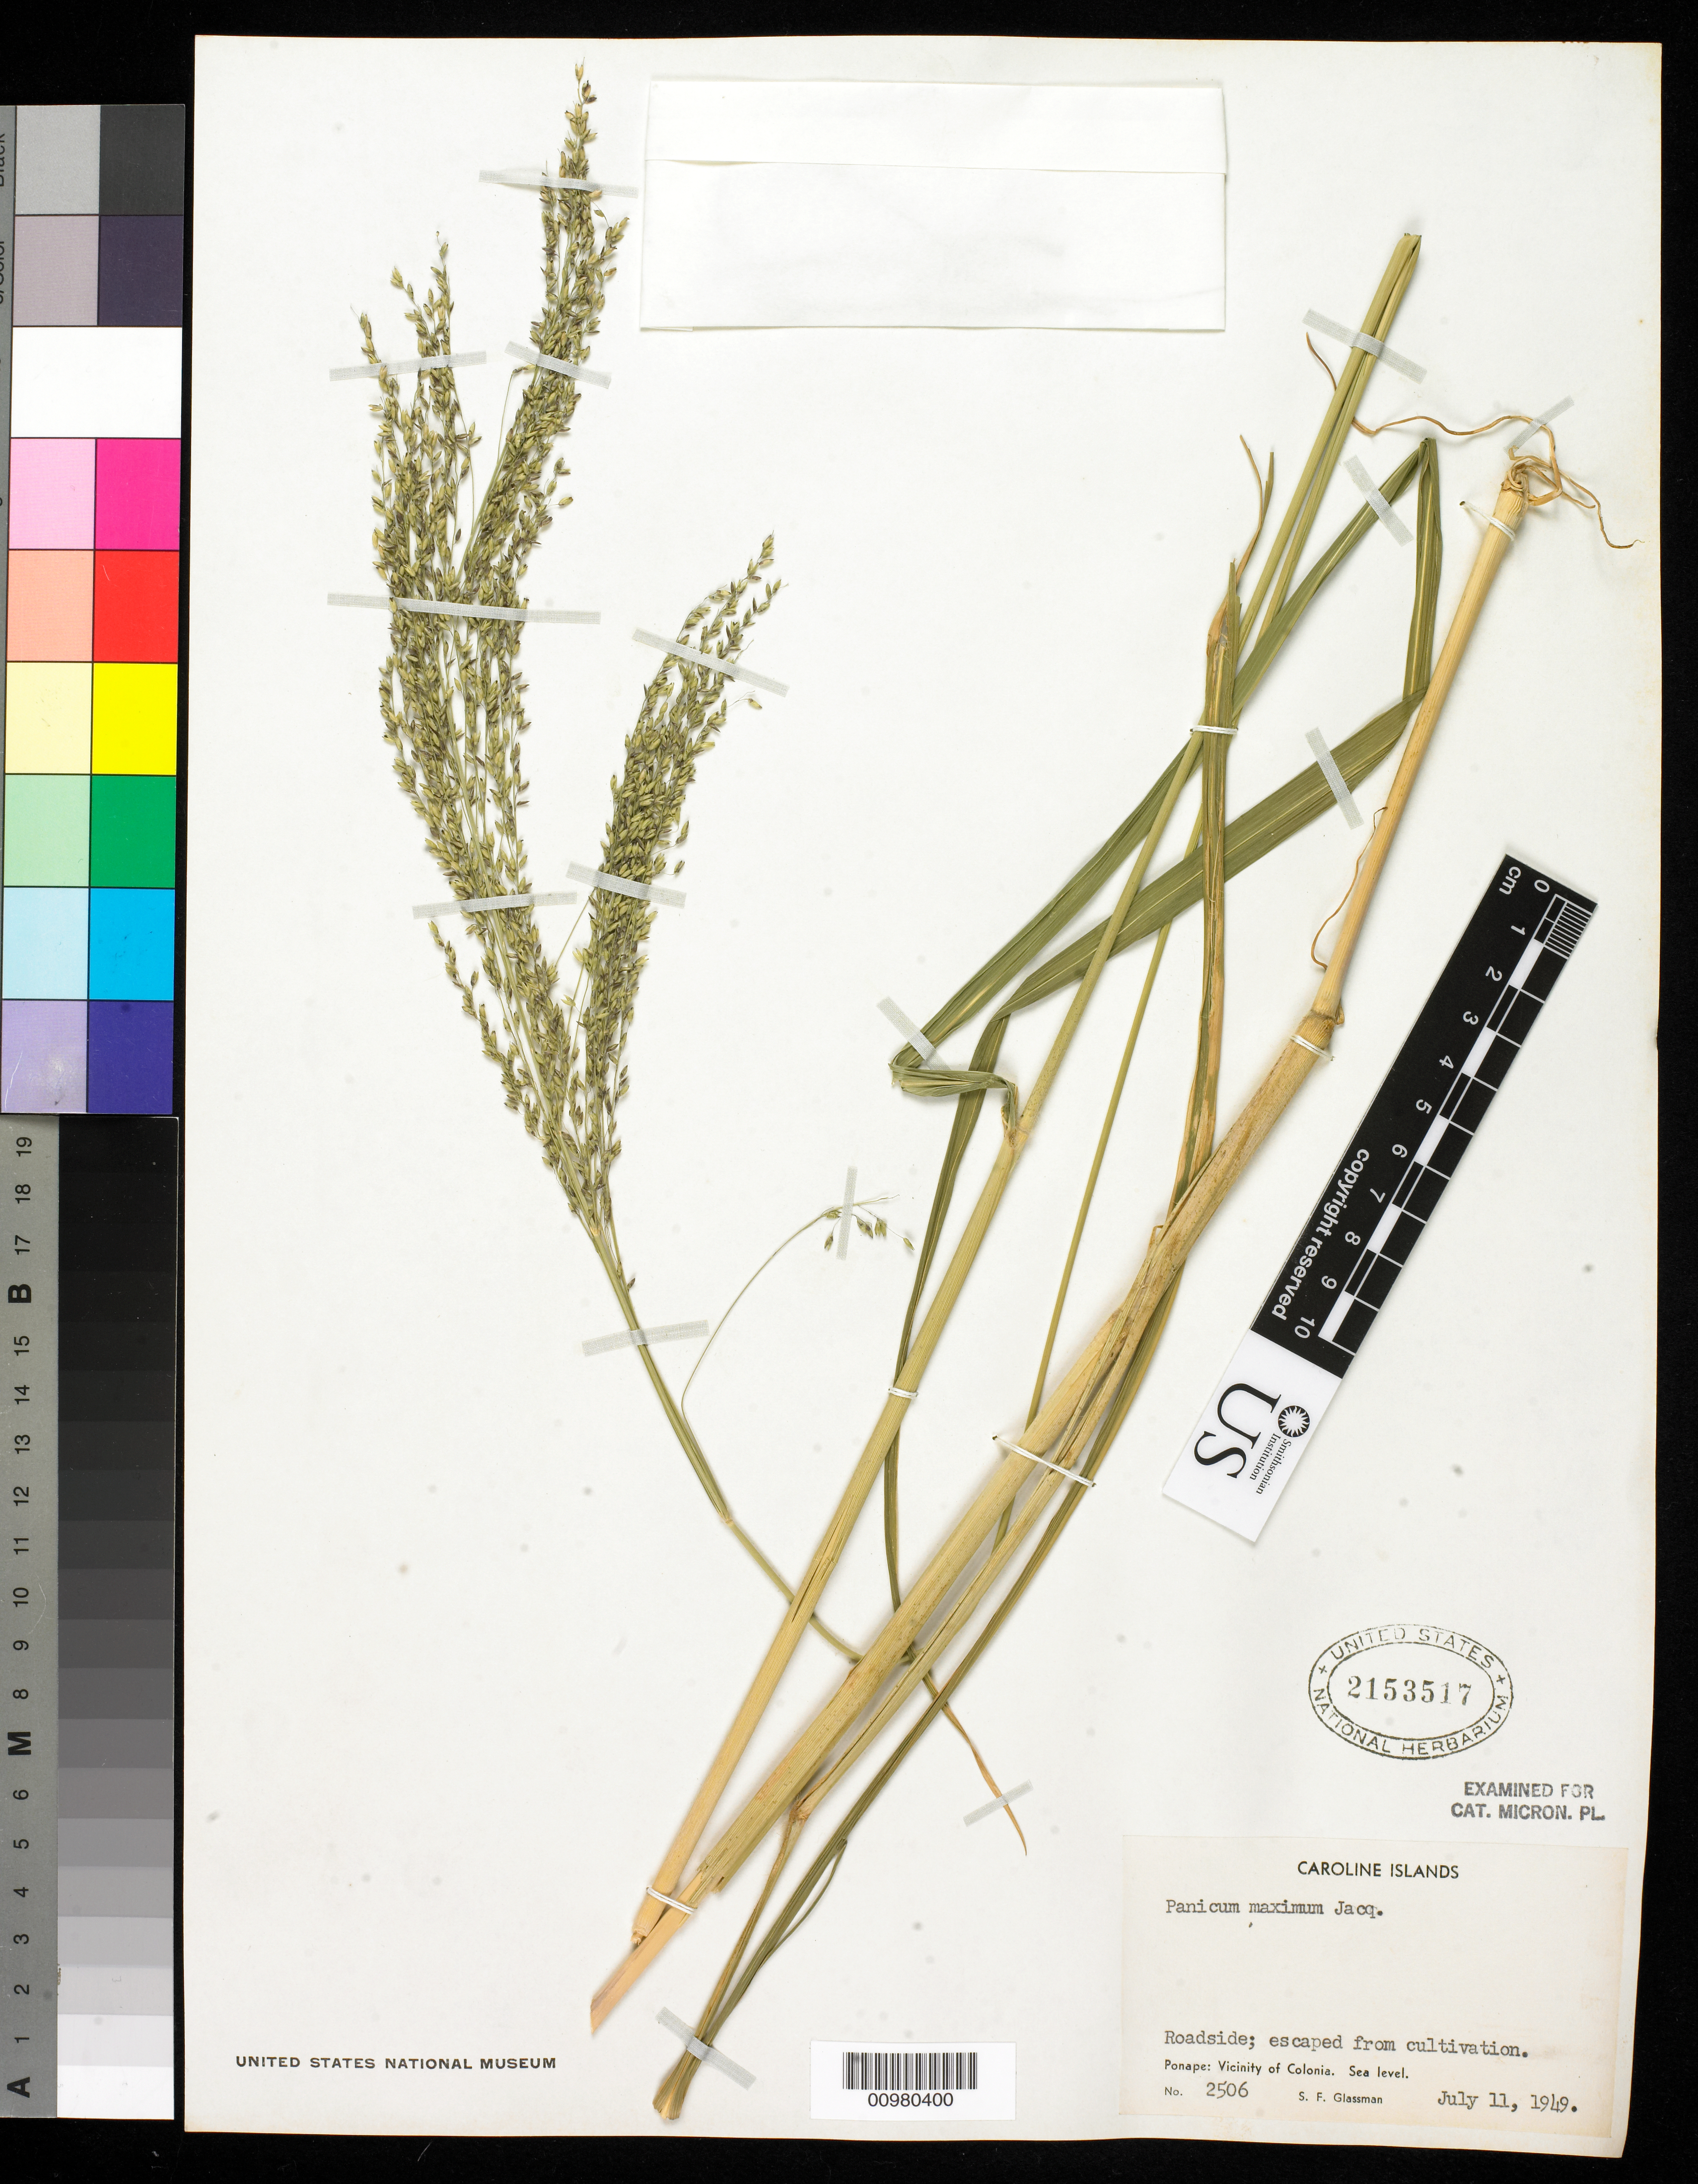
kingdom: Plantae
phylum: Tracheophyta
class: Liliopsida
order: Poales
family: Poaceae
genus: Panicum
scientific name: Panicum maximum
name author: Jacq.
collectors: S. F. Glassman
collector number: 2506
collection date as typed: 11 Jul 1949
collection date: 1949-07-11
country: Micronesia, Federated States of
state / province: Pohnpei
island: Pohnpei [Ponape]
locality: Roadside; escaped from cultivation. Ponape: vicinity of Colonia.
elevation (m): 0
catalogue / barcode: US 2153517